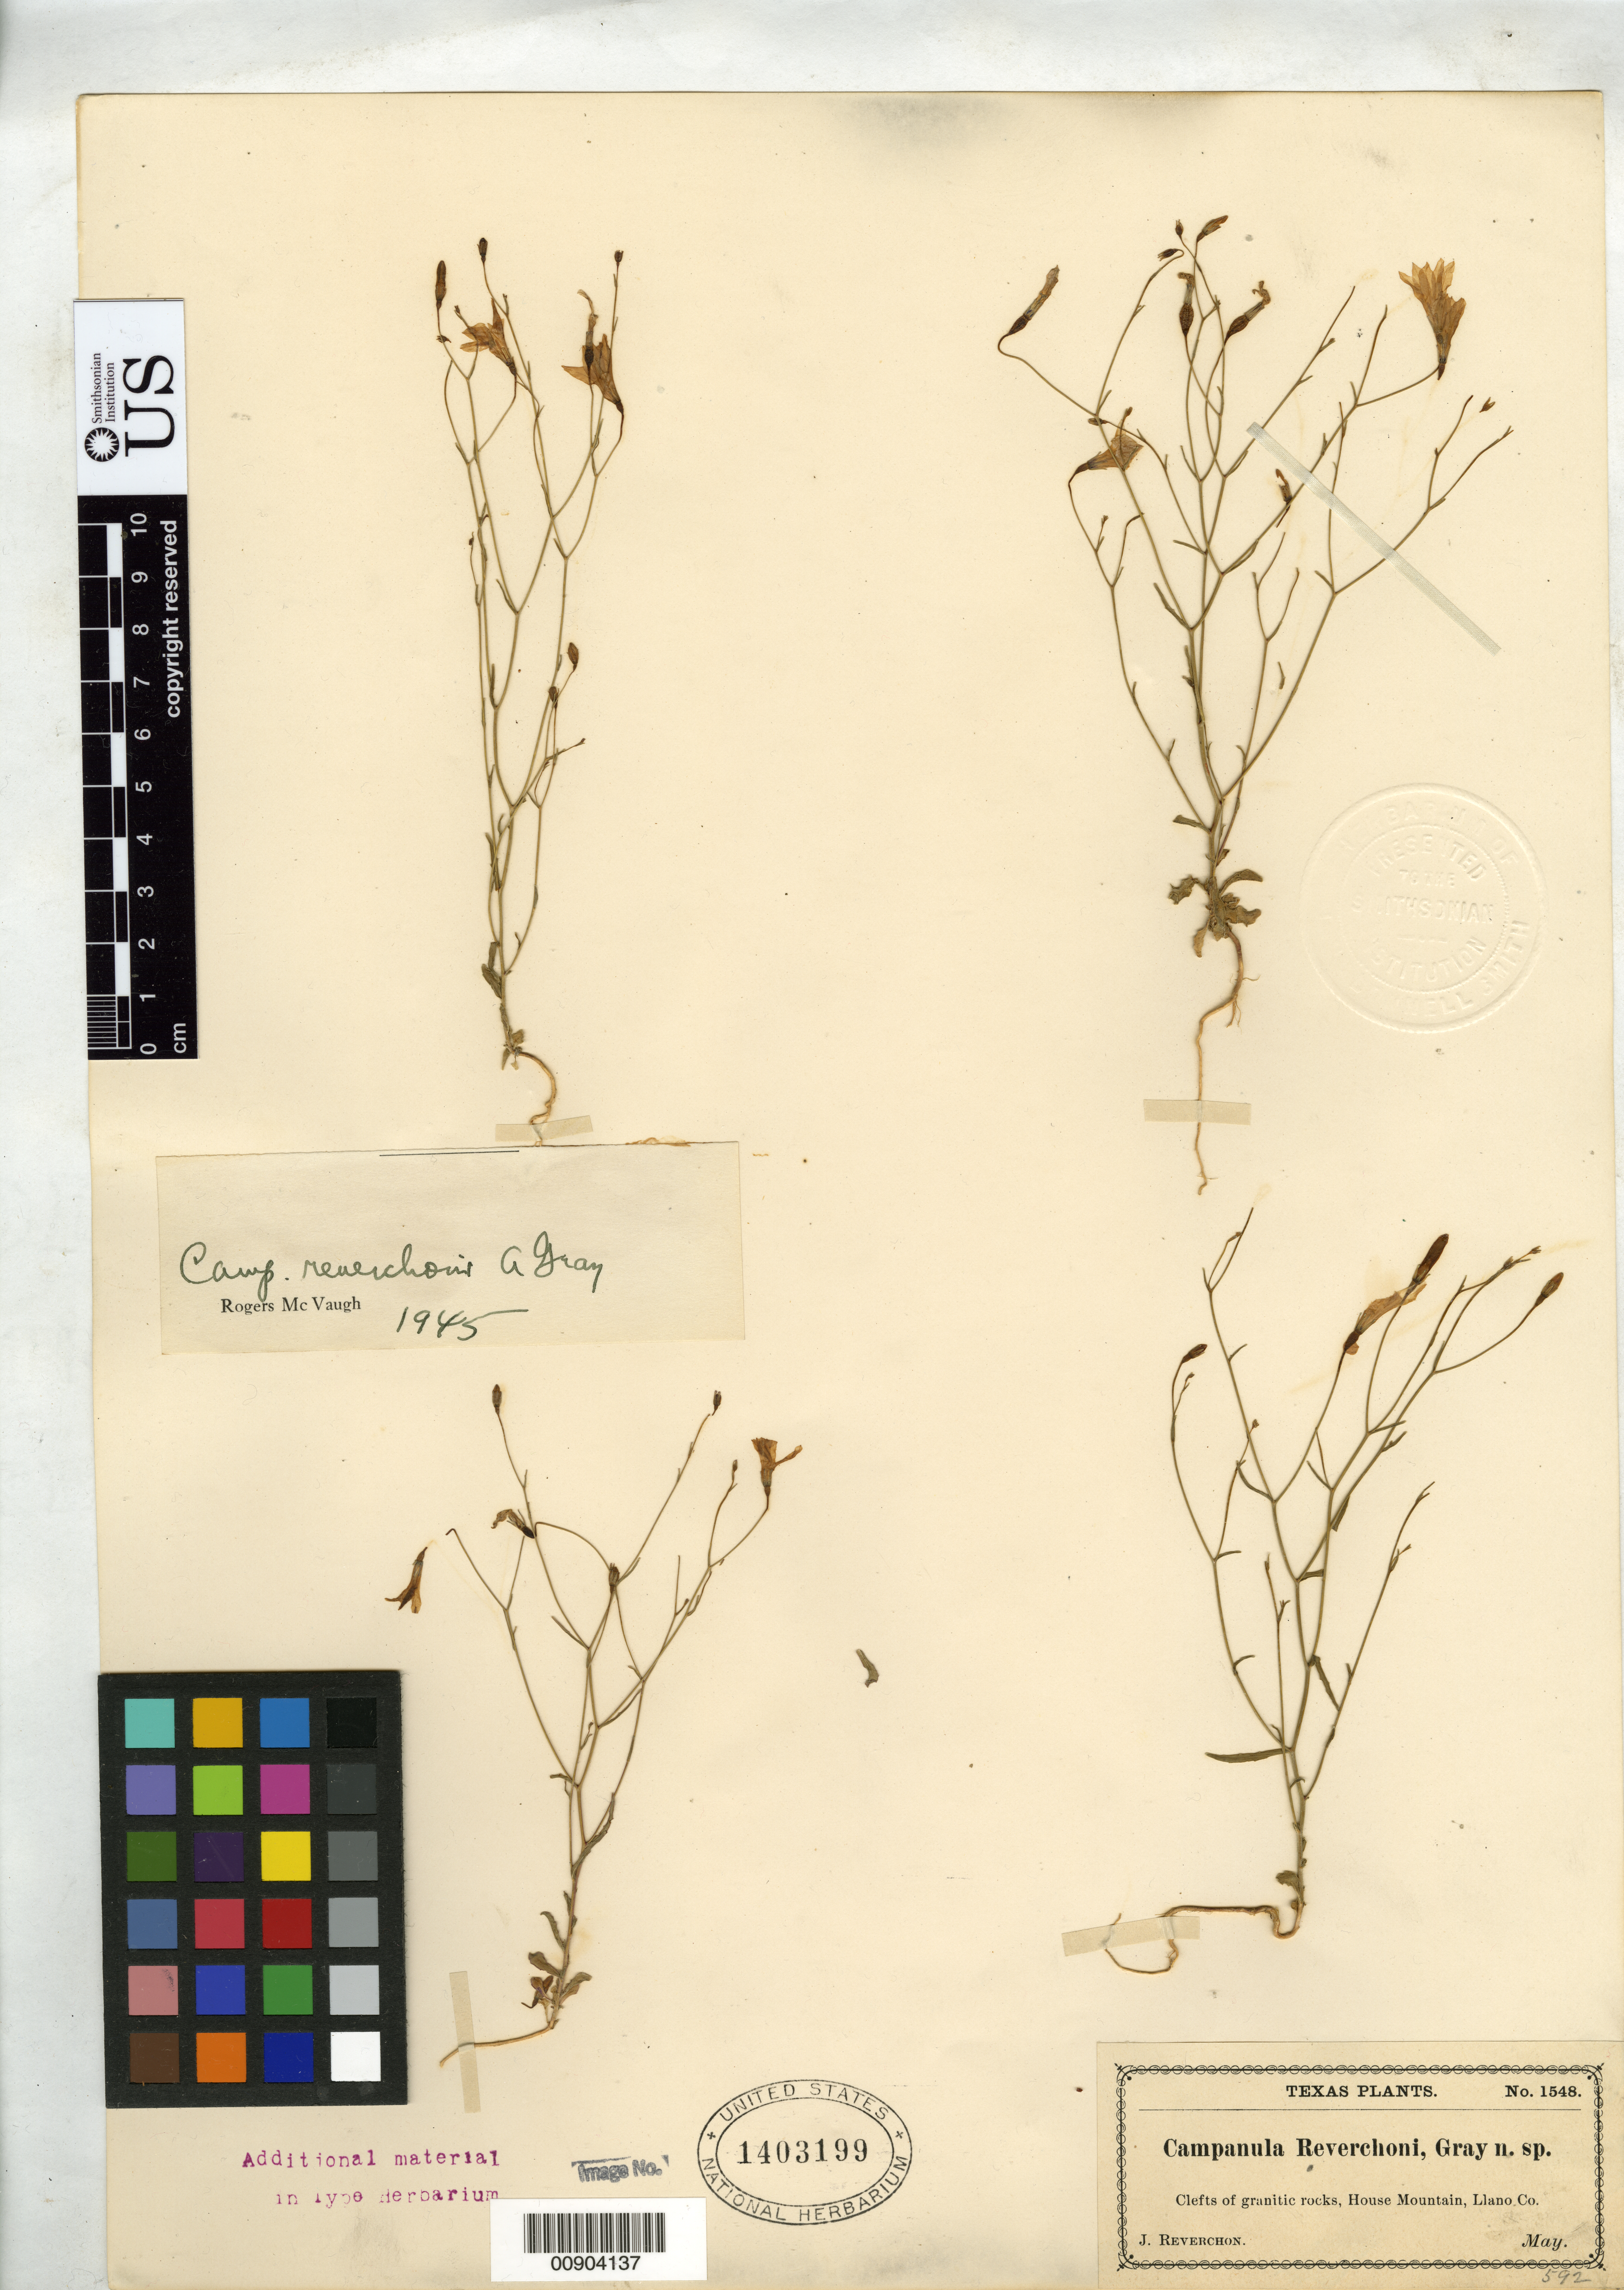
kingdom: Plantae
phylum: Tracheophyta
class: Magnoliopsida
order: Asterales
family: Campanulaceae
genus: Campanula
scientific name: Campanula reverchonii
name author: A. Gray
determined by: McVaugh, R.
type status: Type Collection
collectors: J. Reverchon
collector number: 1548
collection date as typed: May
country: United States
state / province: Texas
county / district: Llano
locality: House Mountain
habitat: clefts of granite rocks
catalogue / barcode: US 1403199